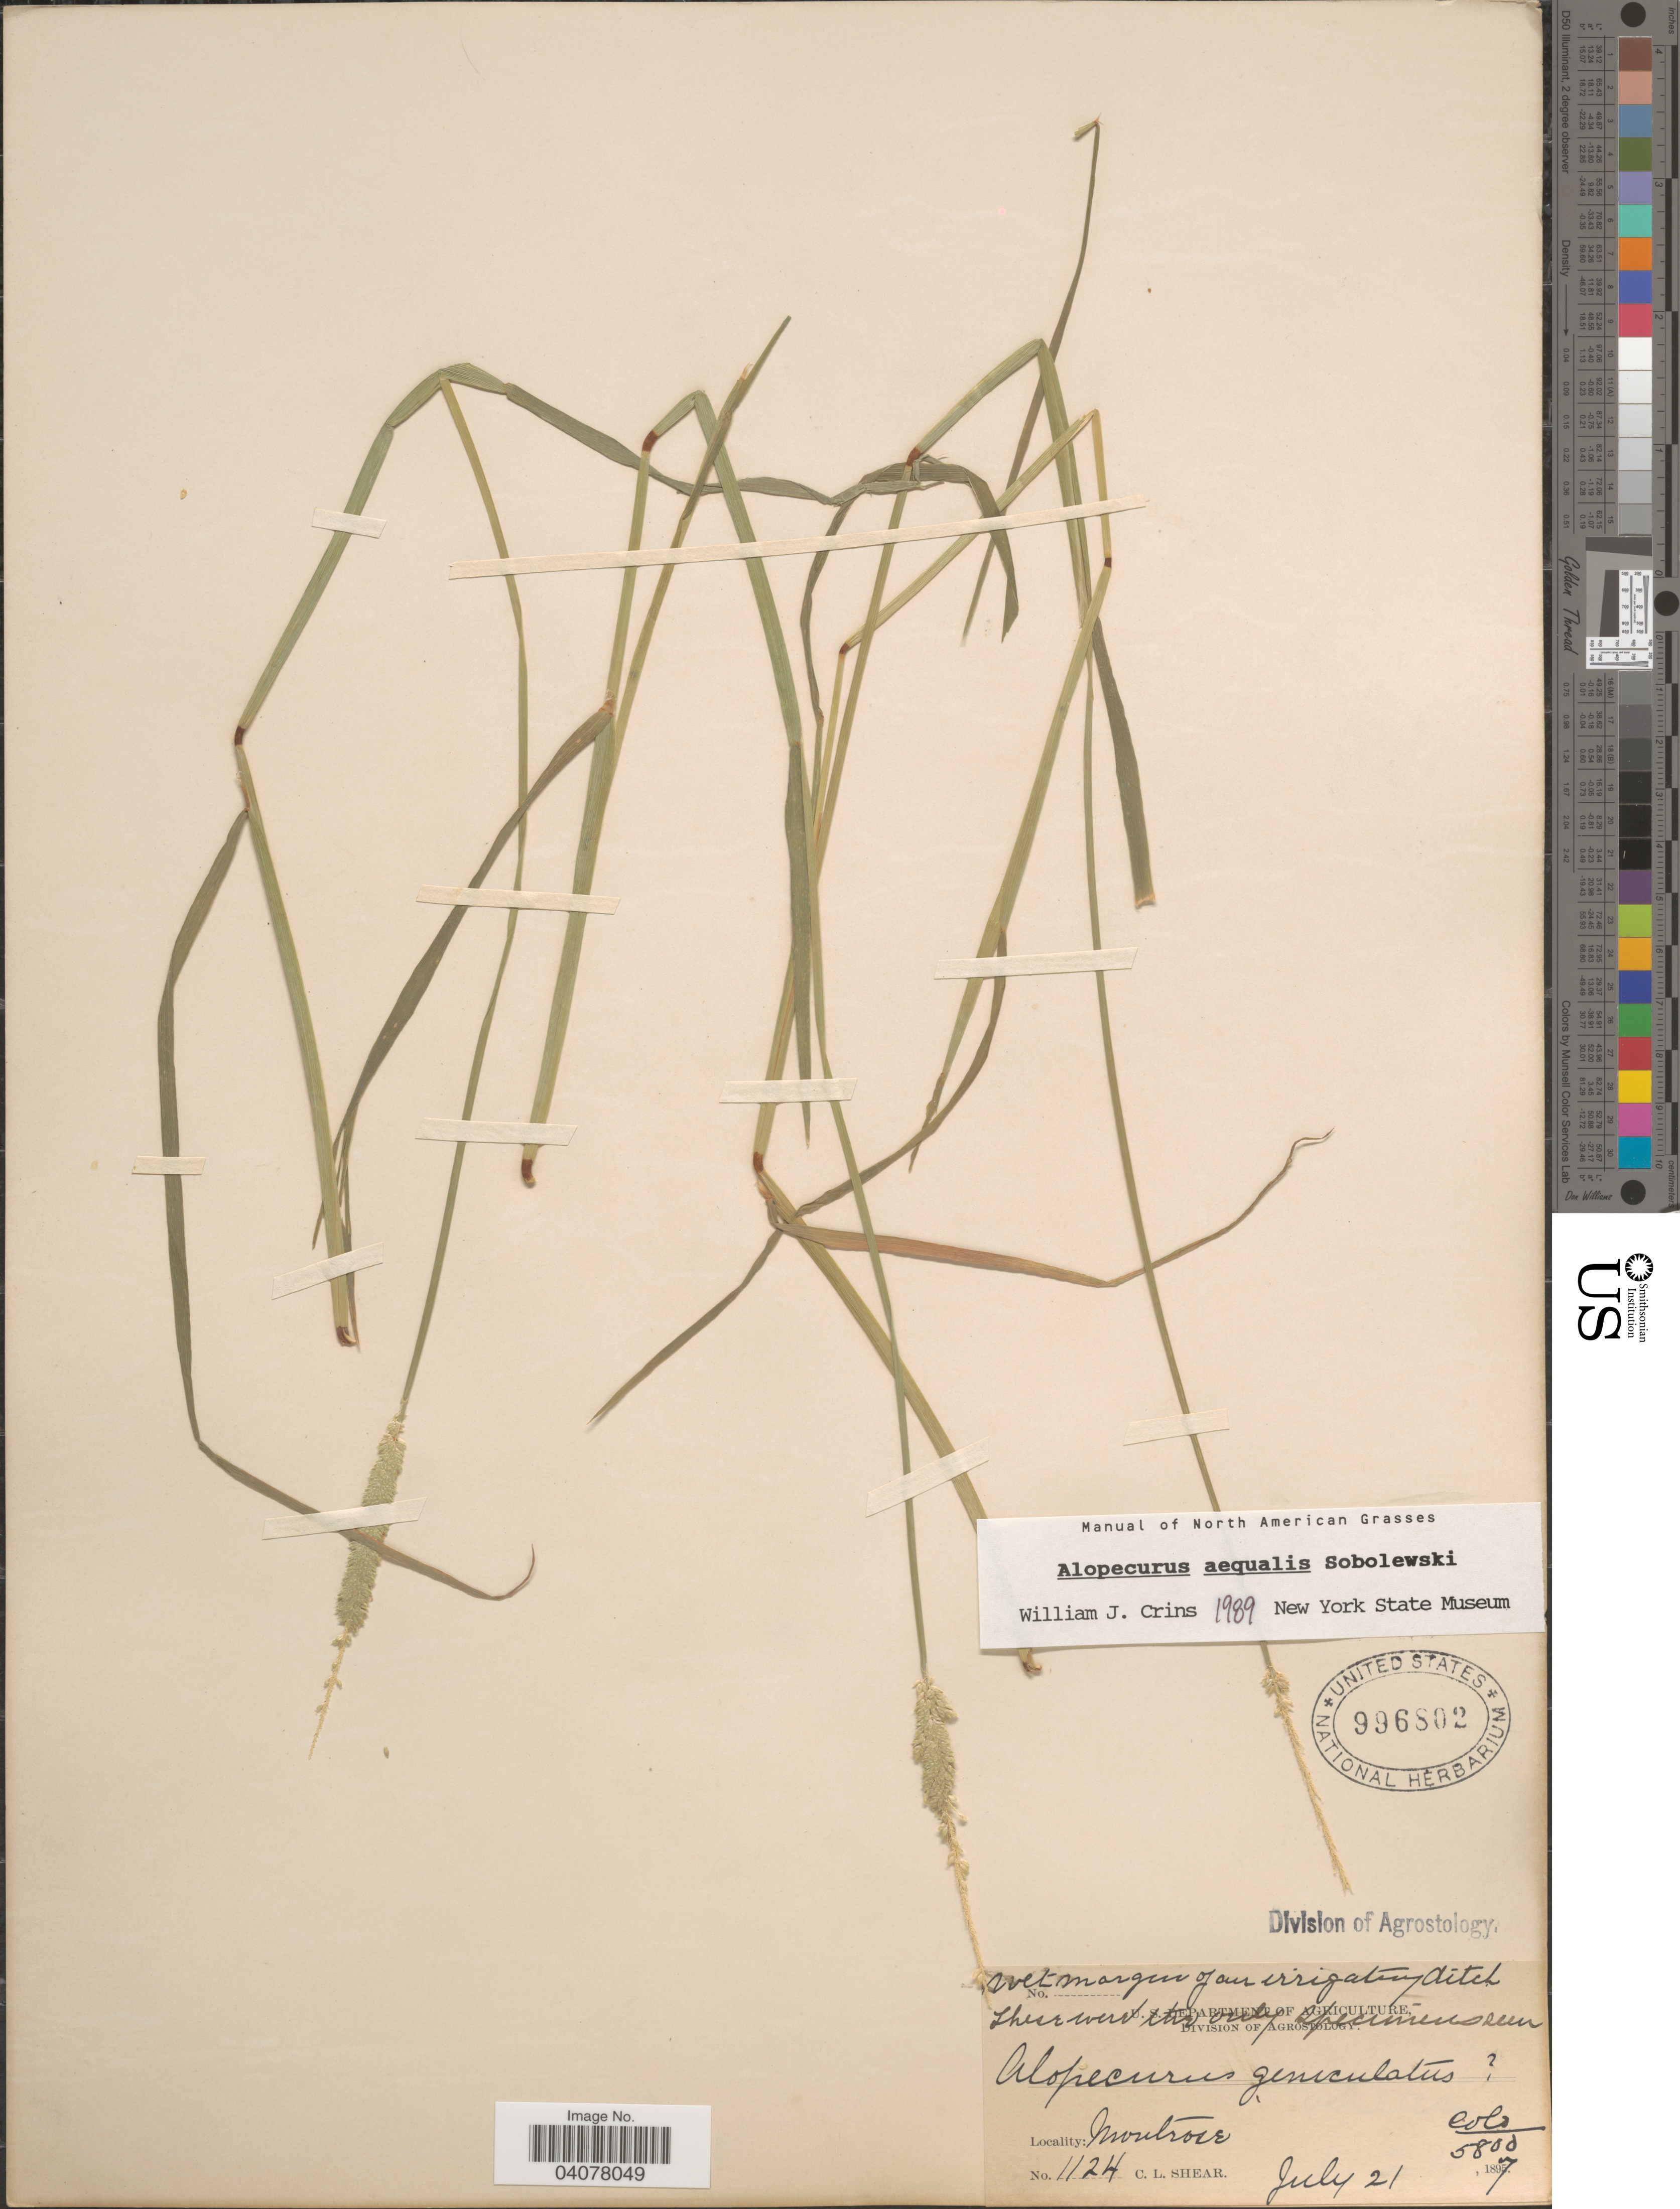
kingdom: Plantae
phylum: Tracheophyta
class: Liliopsida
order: Poales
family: Poaceae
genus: Alopecurus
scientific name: Alopecurus aequalis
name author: Sobol.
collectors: C. L. Shear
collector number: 1124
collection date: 1897-07-21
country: United States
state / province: Colorado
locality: Montrose.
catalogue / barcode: US 996802